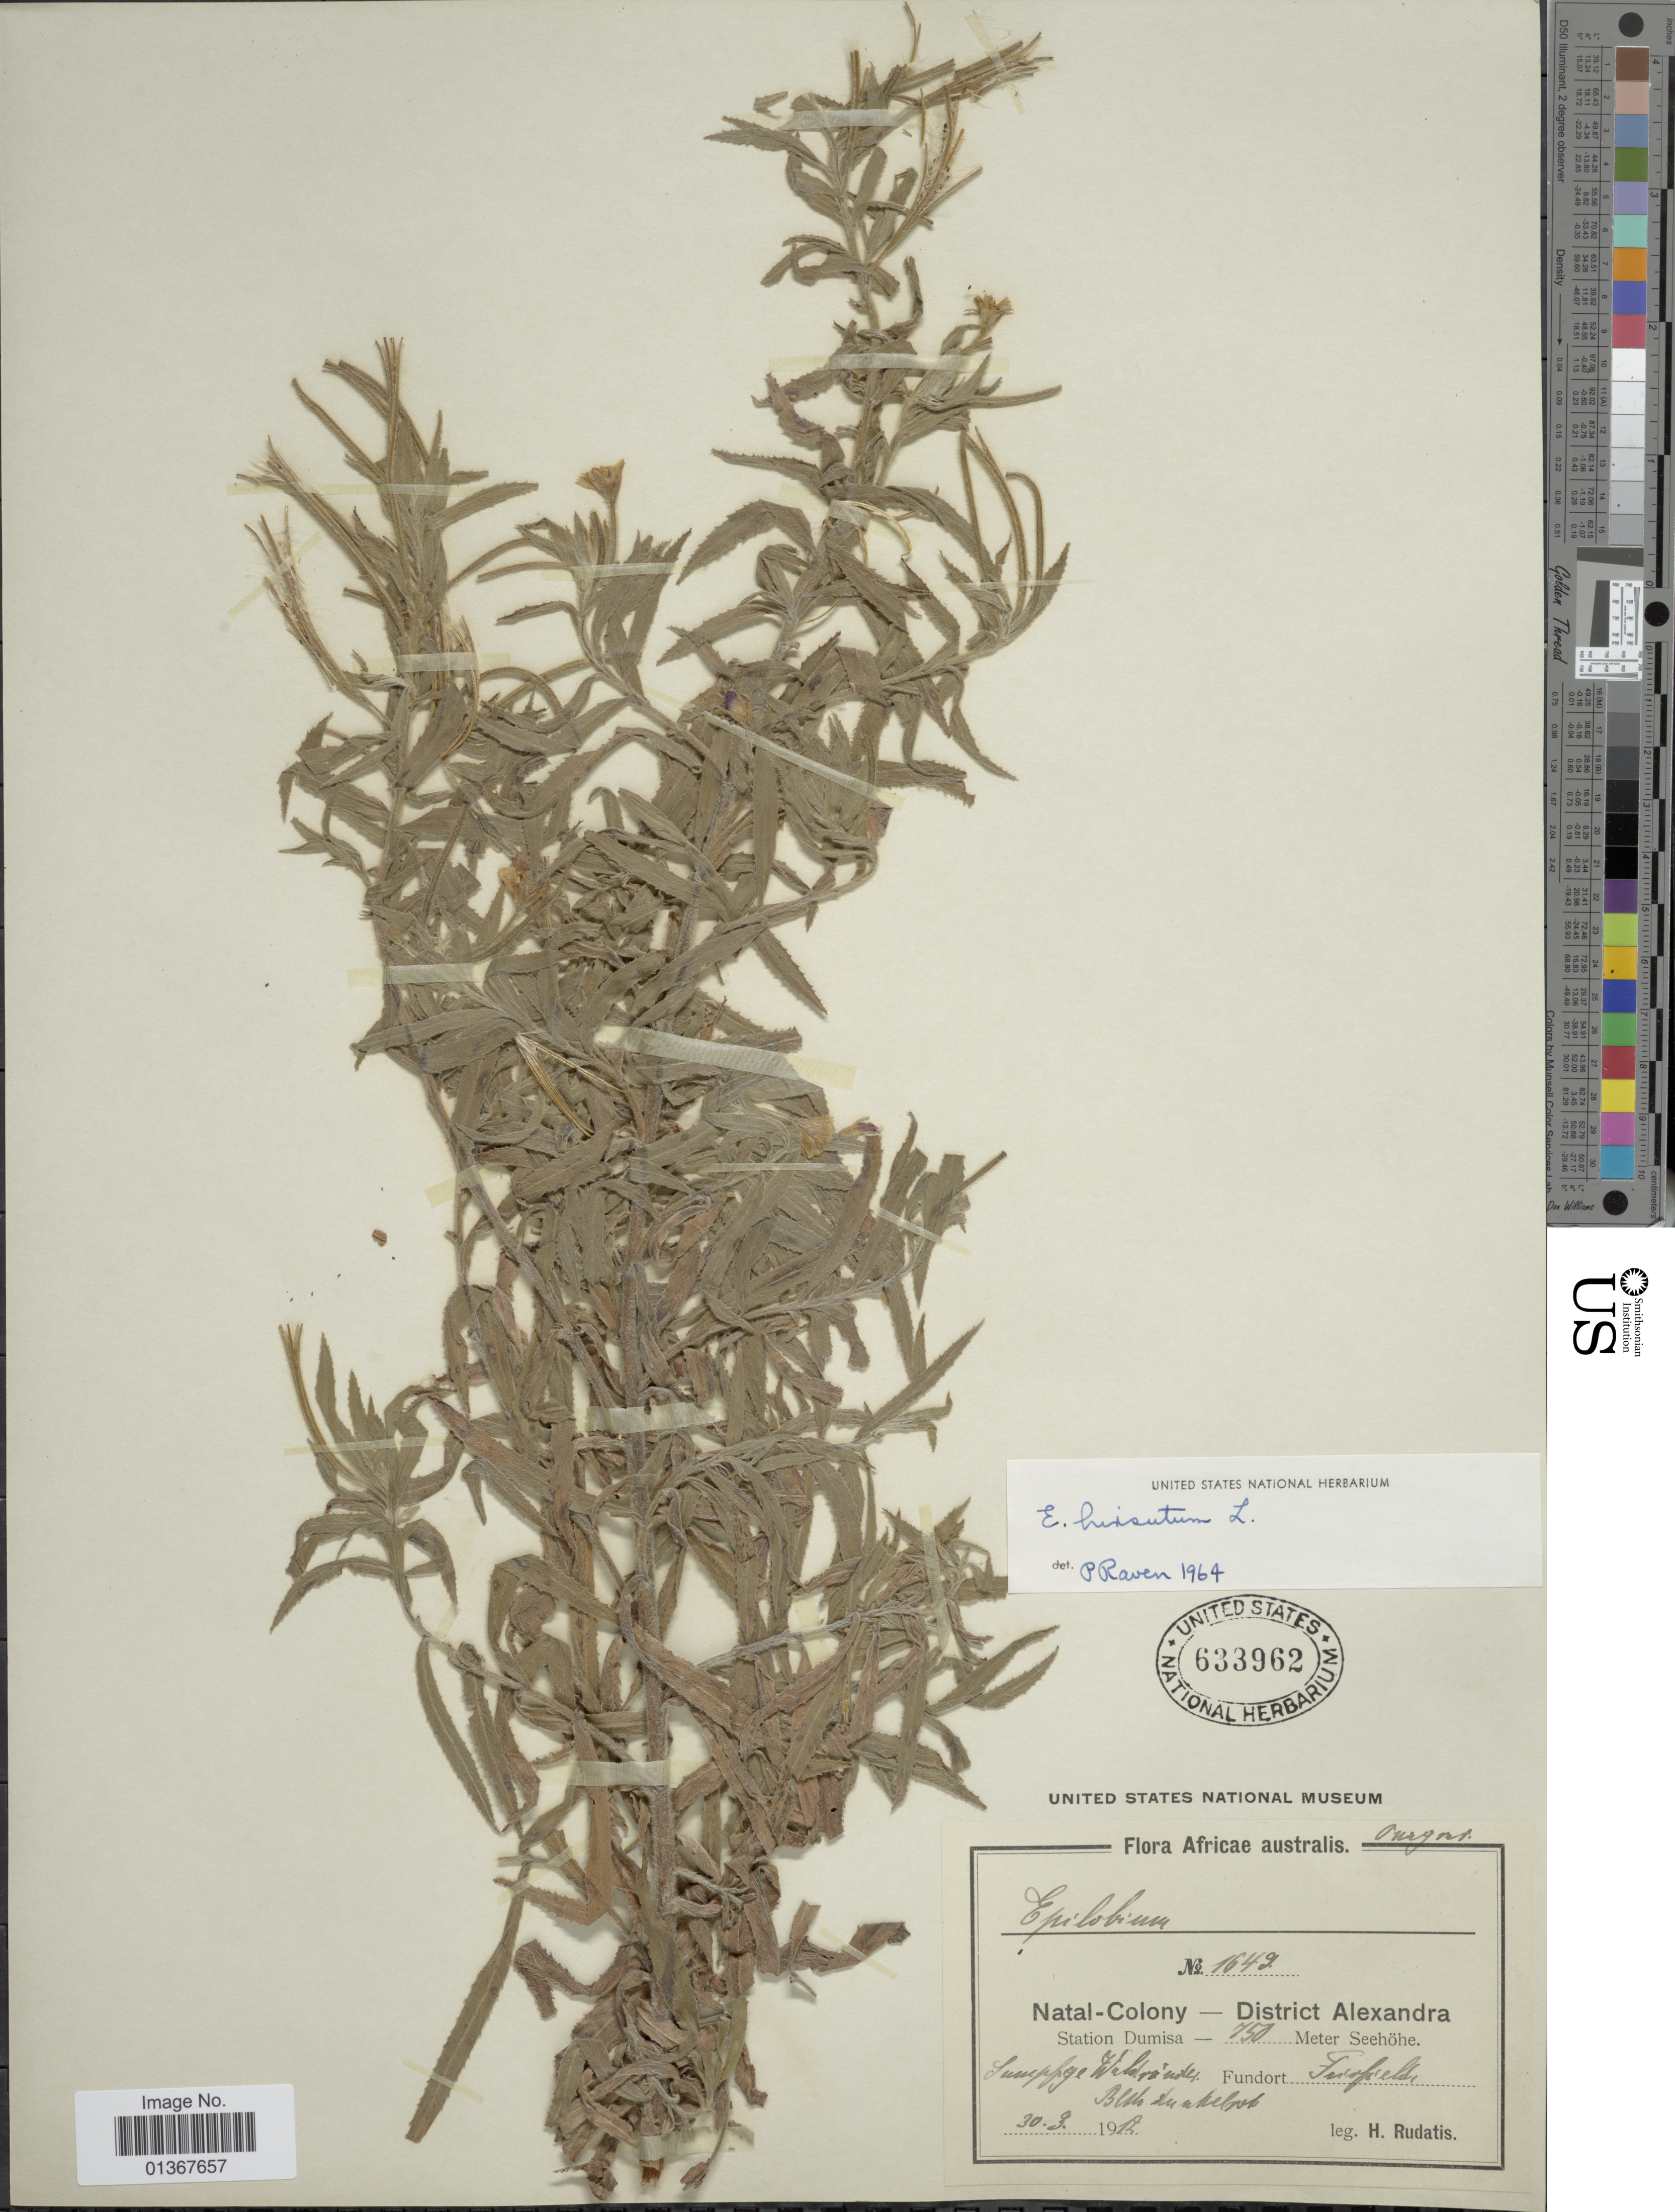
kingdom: Plantae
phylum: Tracheophyta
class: Magnoliopsida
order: Myrtales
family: Onagraceae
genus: Epilobium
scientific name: Epilobium hirsutum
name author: L.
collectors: H. Rudatis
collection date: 1912-03-30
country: South Africa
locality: Africae australis. Natal-Colony - District Alexander. Station Dumisa. Fundort Fairfield. Sumppage waldränder [illlegible]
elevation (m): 750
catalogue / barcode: US 633962